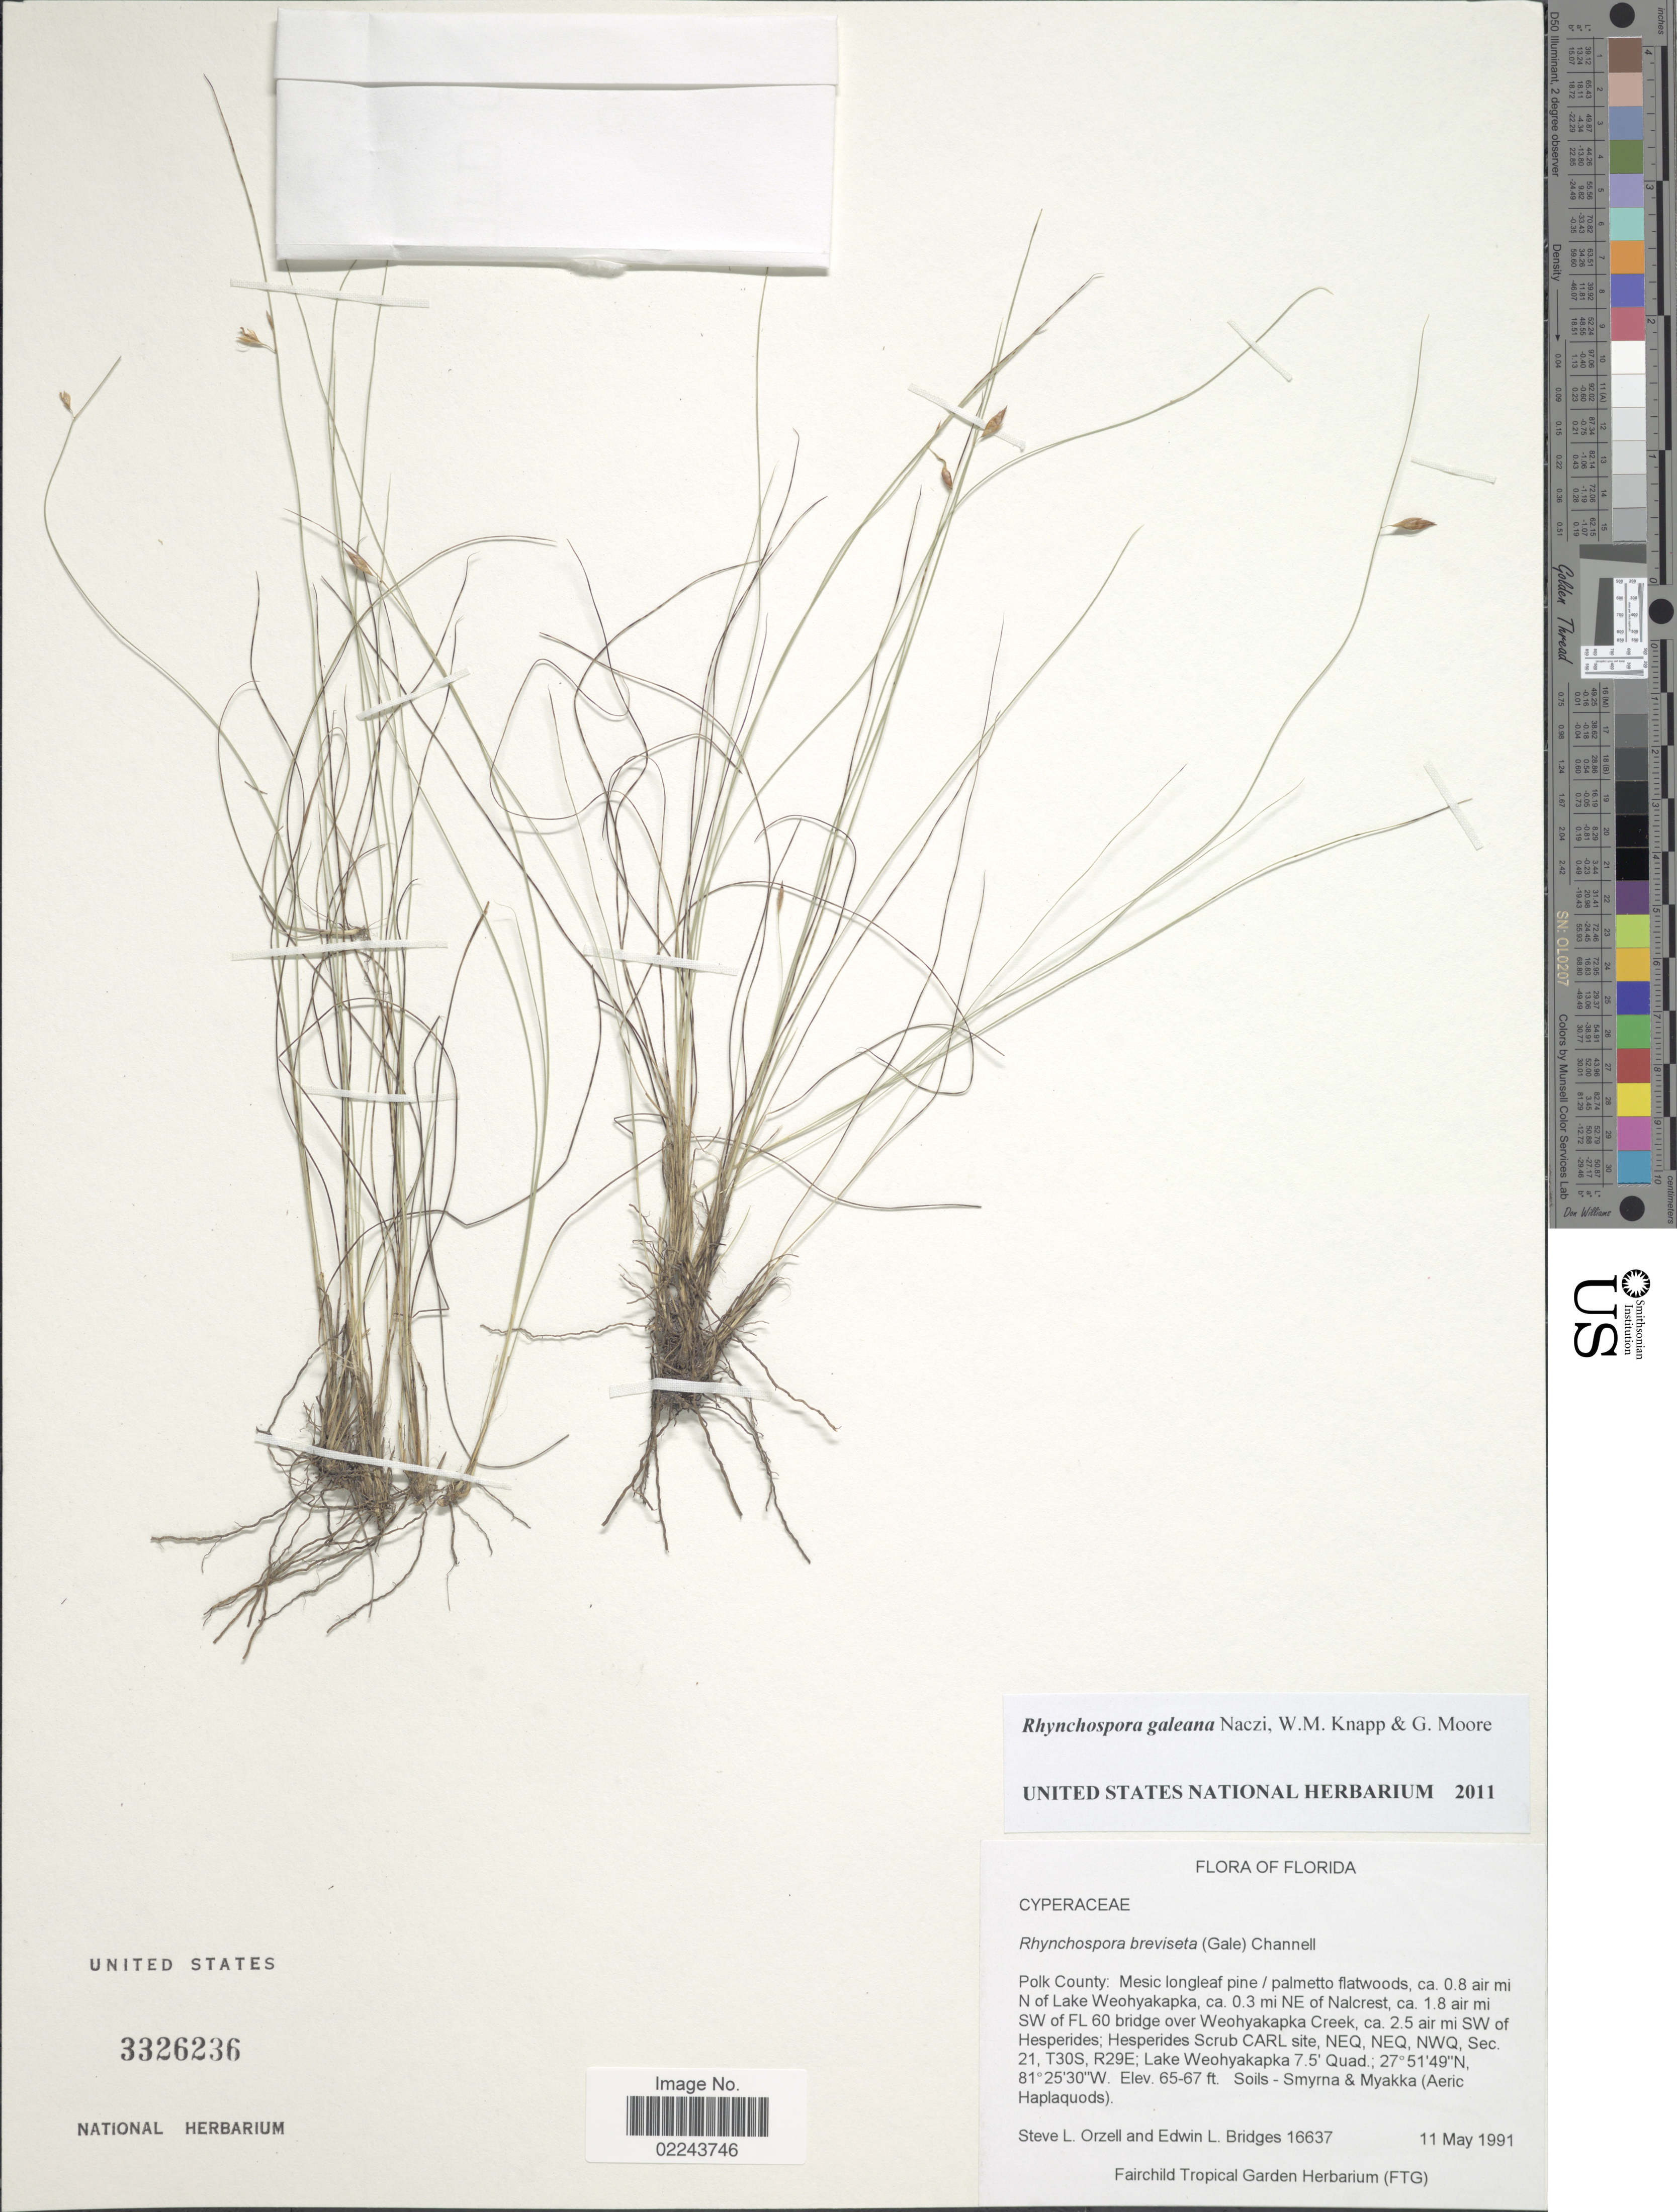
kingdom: Plantae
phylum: Tracheophyta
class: Liliopsida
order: Poales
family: Cyperaceae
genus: Rhynchospora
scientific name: Rhynchospora galeana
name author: Naczi et al.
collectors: S. Orzell & E. Bridges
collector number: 16637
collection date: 1991-05-11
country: United States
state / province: Florida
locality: Polk County, ca 0.8 air mi N of Lake Weohyakapka, ca 0.3 mi NE of Nalcrest, ca 1.8 air mi SW of FL 60 bridges over Weohyakapka Creek, ca 2.5 air mi SW of Hesperides, Hesperides Scrub Carl site, NEQ, NEQ, NWQ, sec 21, T30S, R29E, Lake Weohyakapka, 7.5' Quad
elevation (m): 20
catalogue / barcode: US 3326236